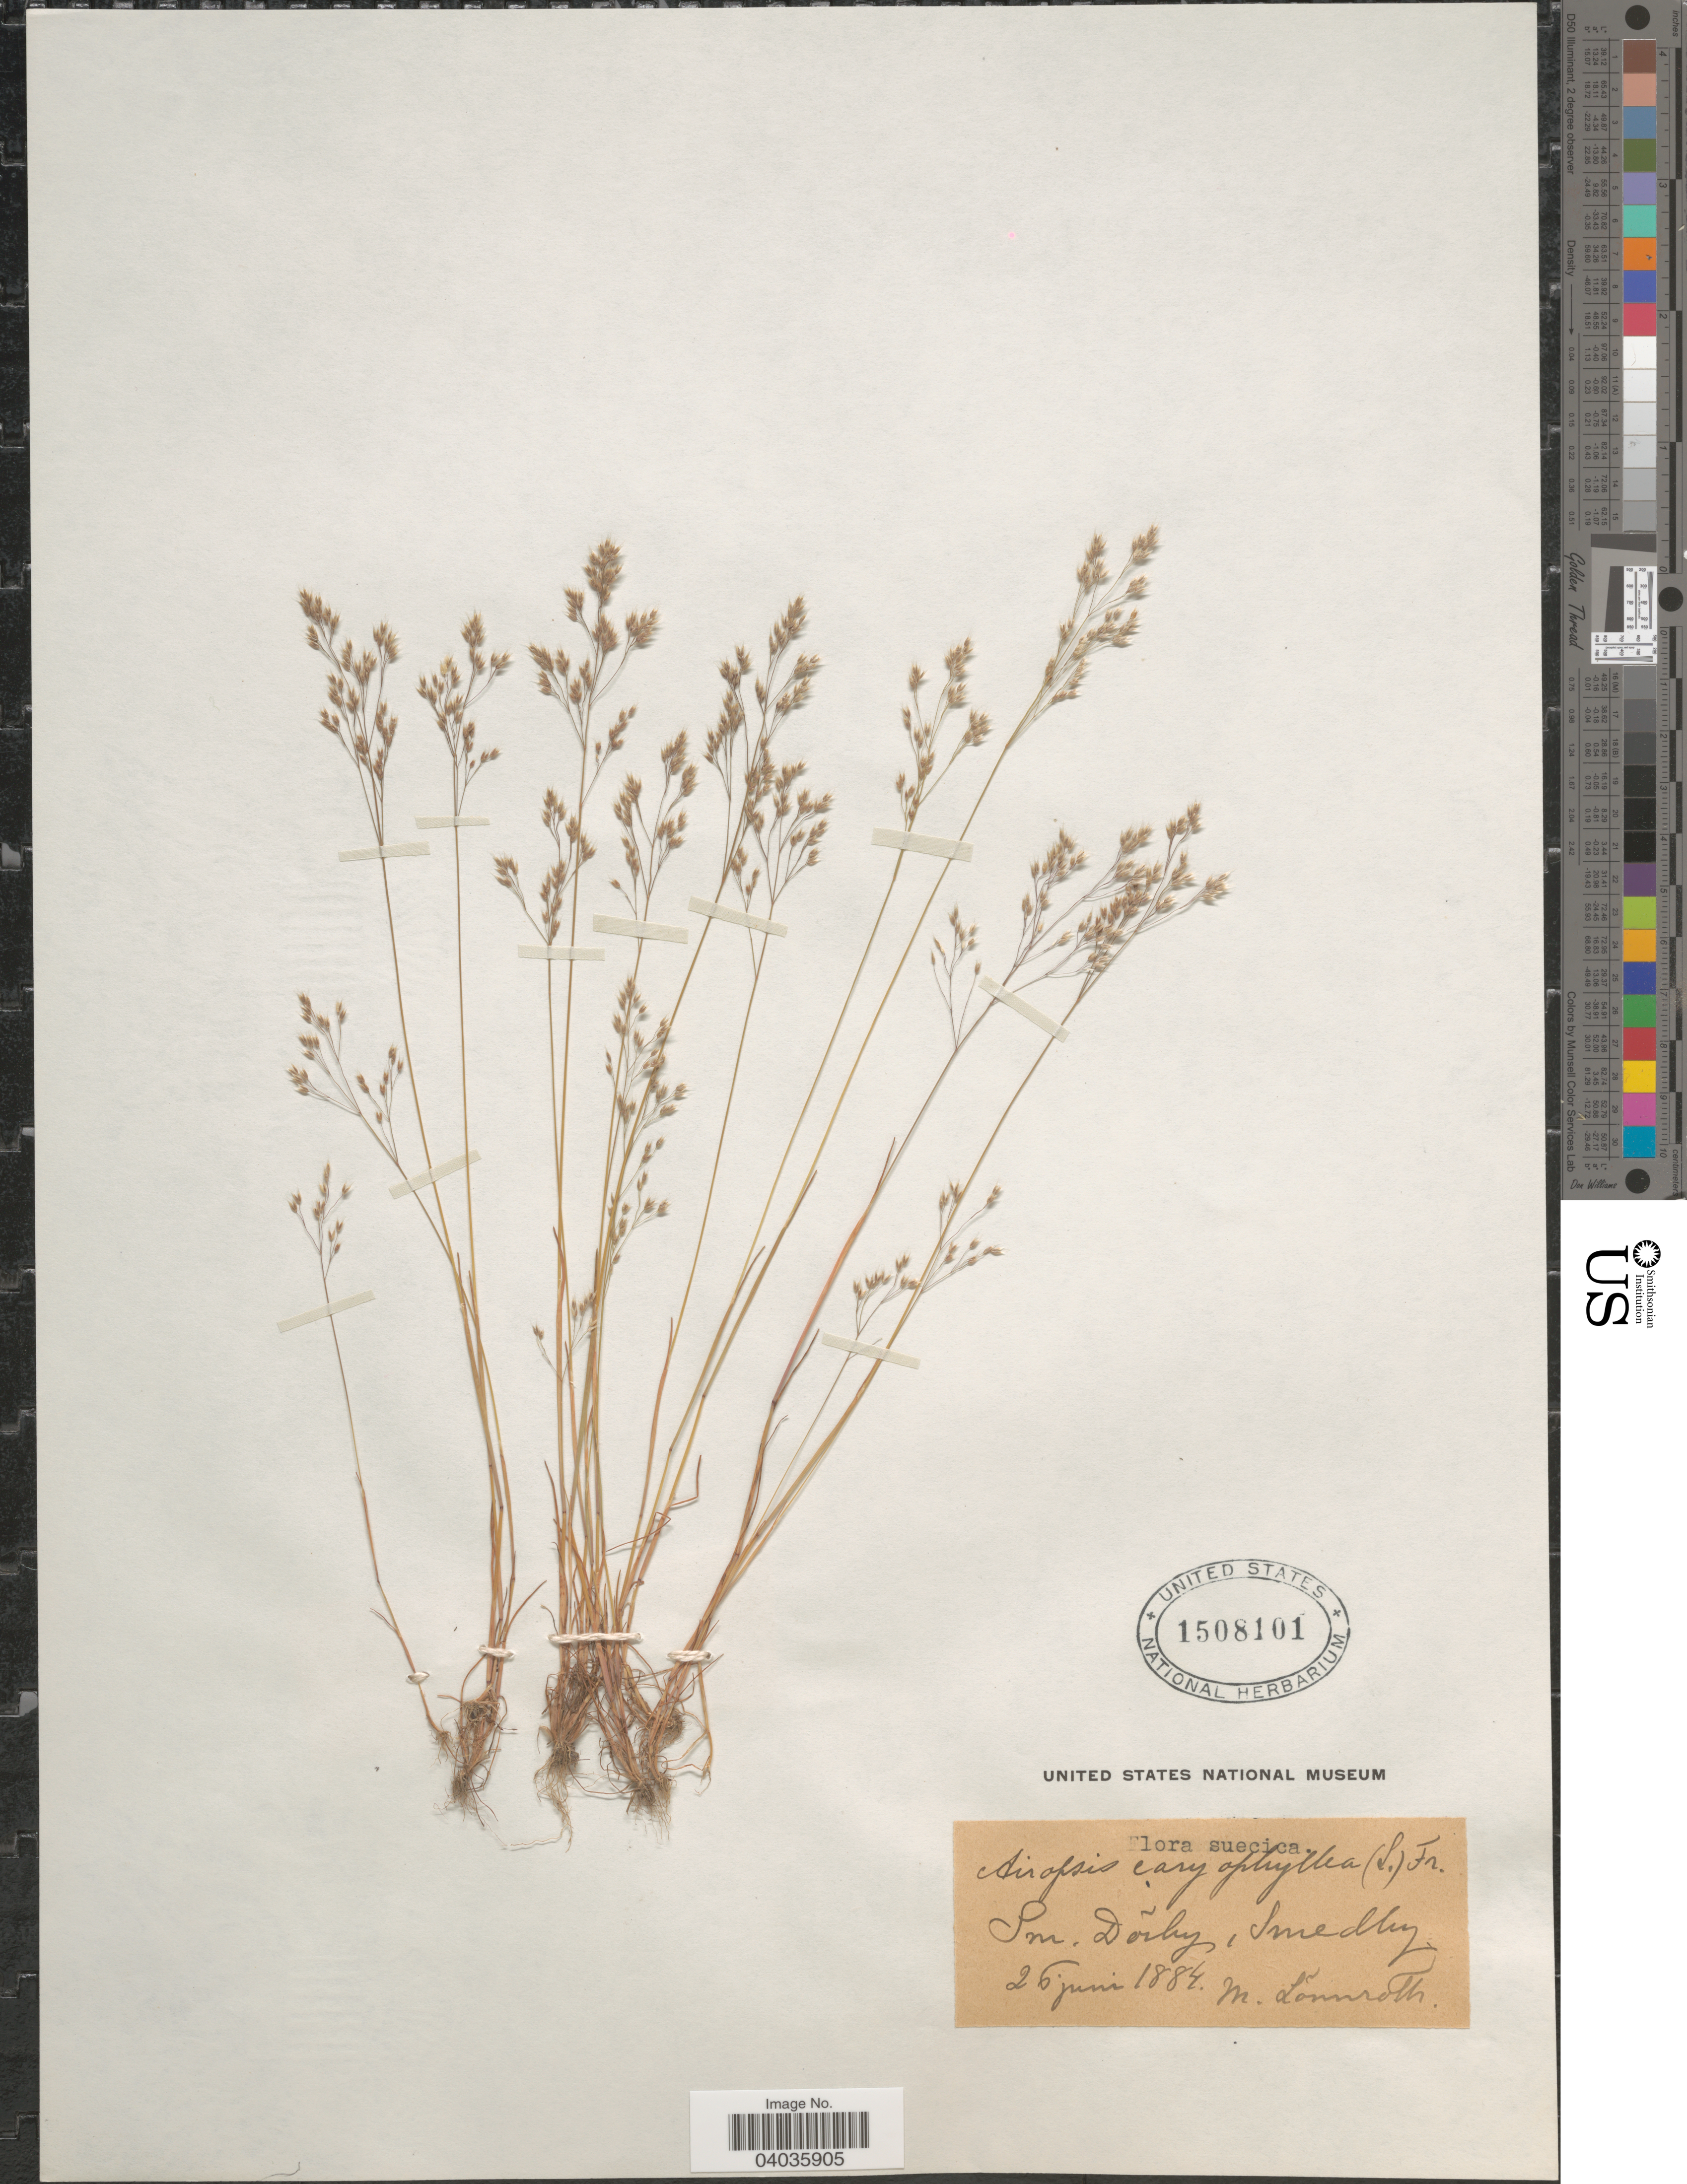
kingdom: Plantae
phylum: Tracheophyta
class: Liliopsida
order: Poales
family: Poaceae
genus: Aira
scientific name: Aira caryophyllea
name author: L.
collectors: M. Lönnroth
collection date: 1884-06-26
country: Sweden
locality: Suecica. Sm. Dõrby, Smedly.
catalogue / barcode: US 1508101